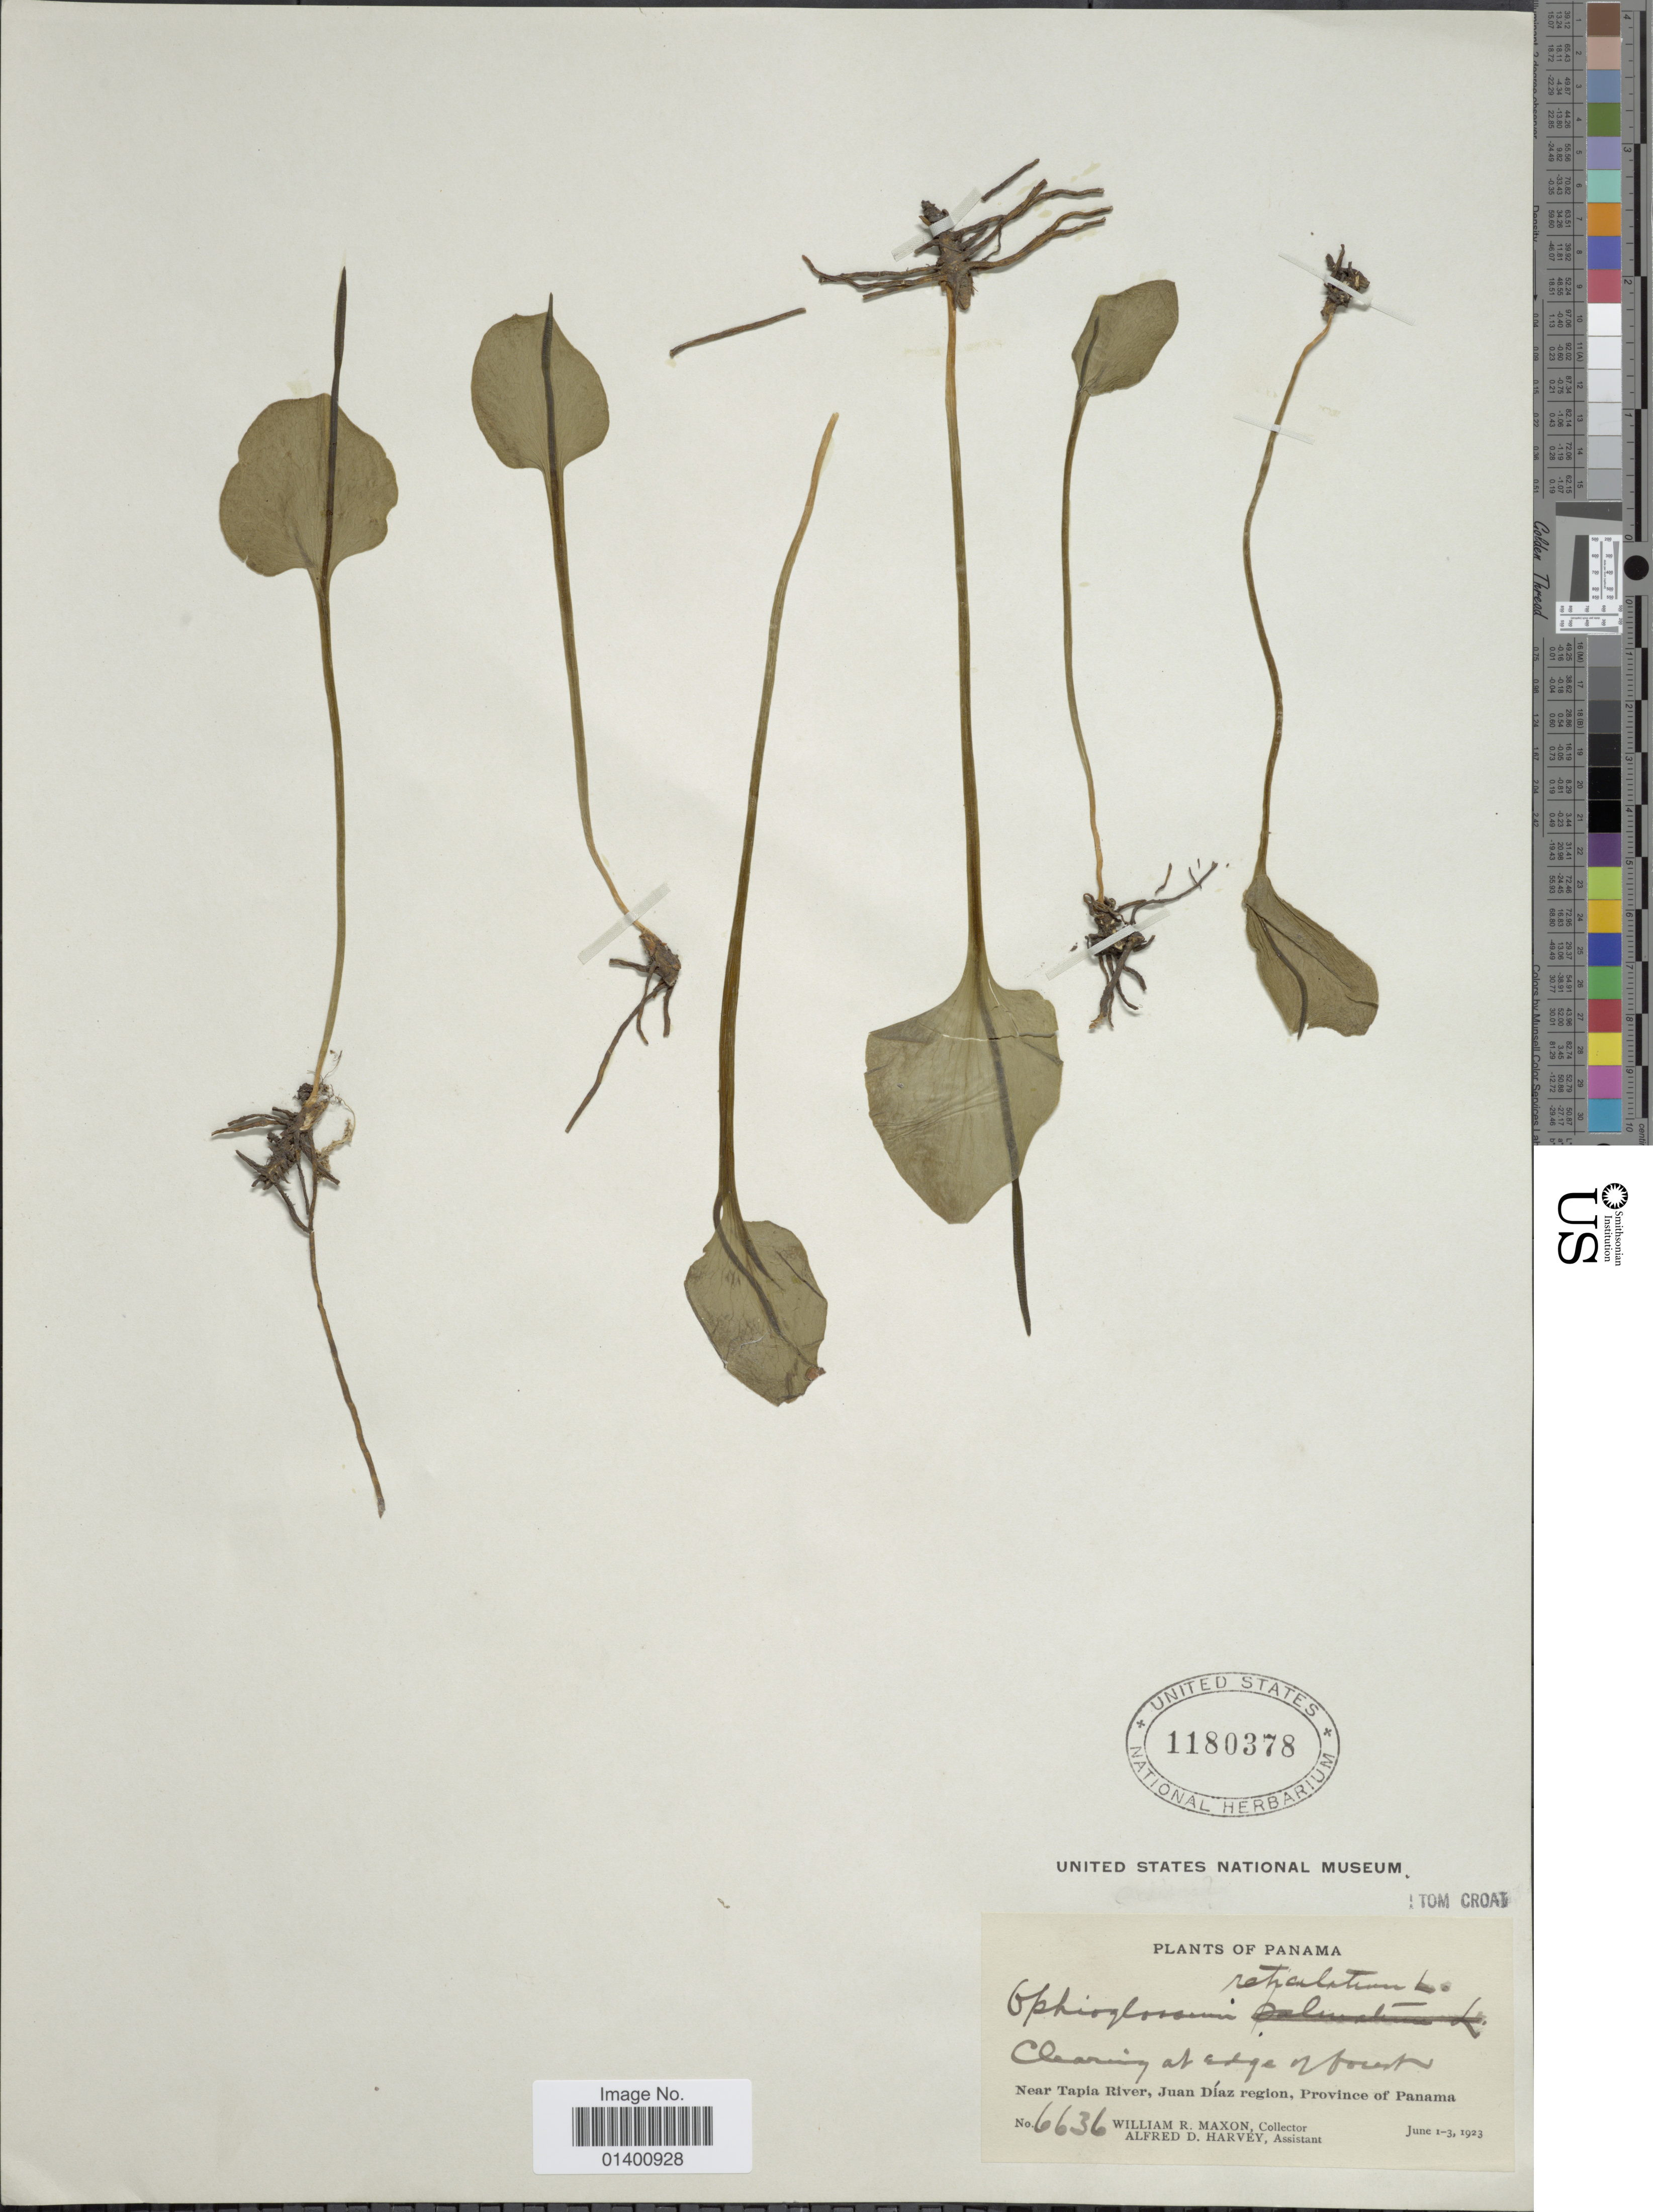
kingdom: Plantae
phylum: Tracheophyta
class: Polypodiopsida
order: Ophioglossales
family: Ophioglossaceae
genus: Ophioglossum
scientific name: Ophioglossum reticulatum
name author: L.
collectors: W. R. Maxon & A. D. Harvey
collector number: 6636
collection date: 1923-06-01/1923-06-03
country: Panama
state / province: Panamá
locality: Near Tapla River, Juan Diaz region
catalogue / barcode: US 1180378